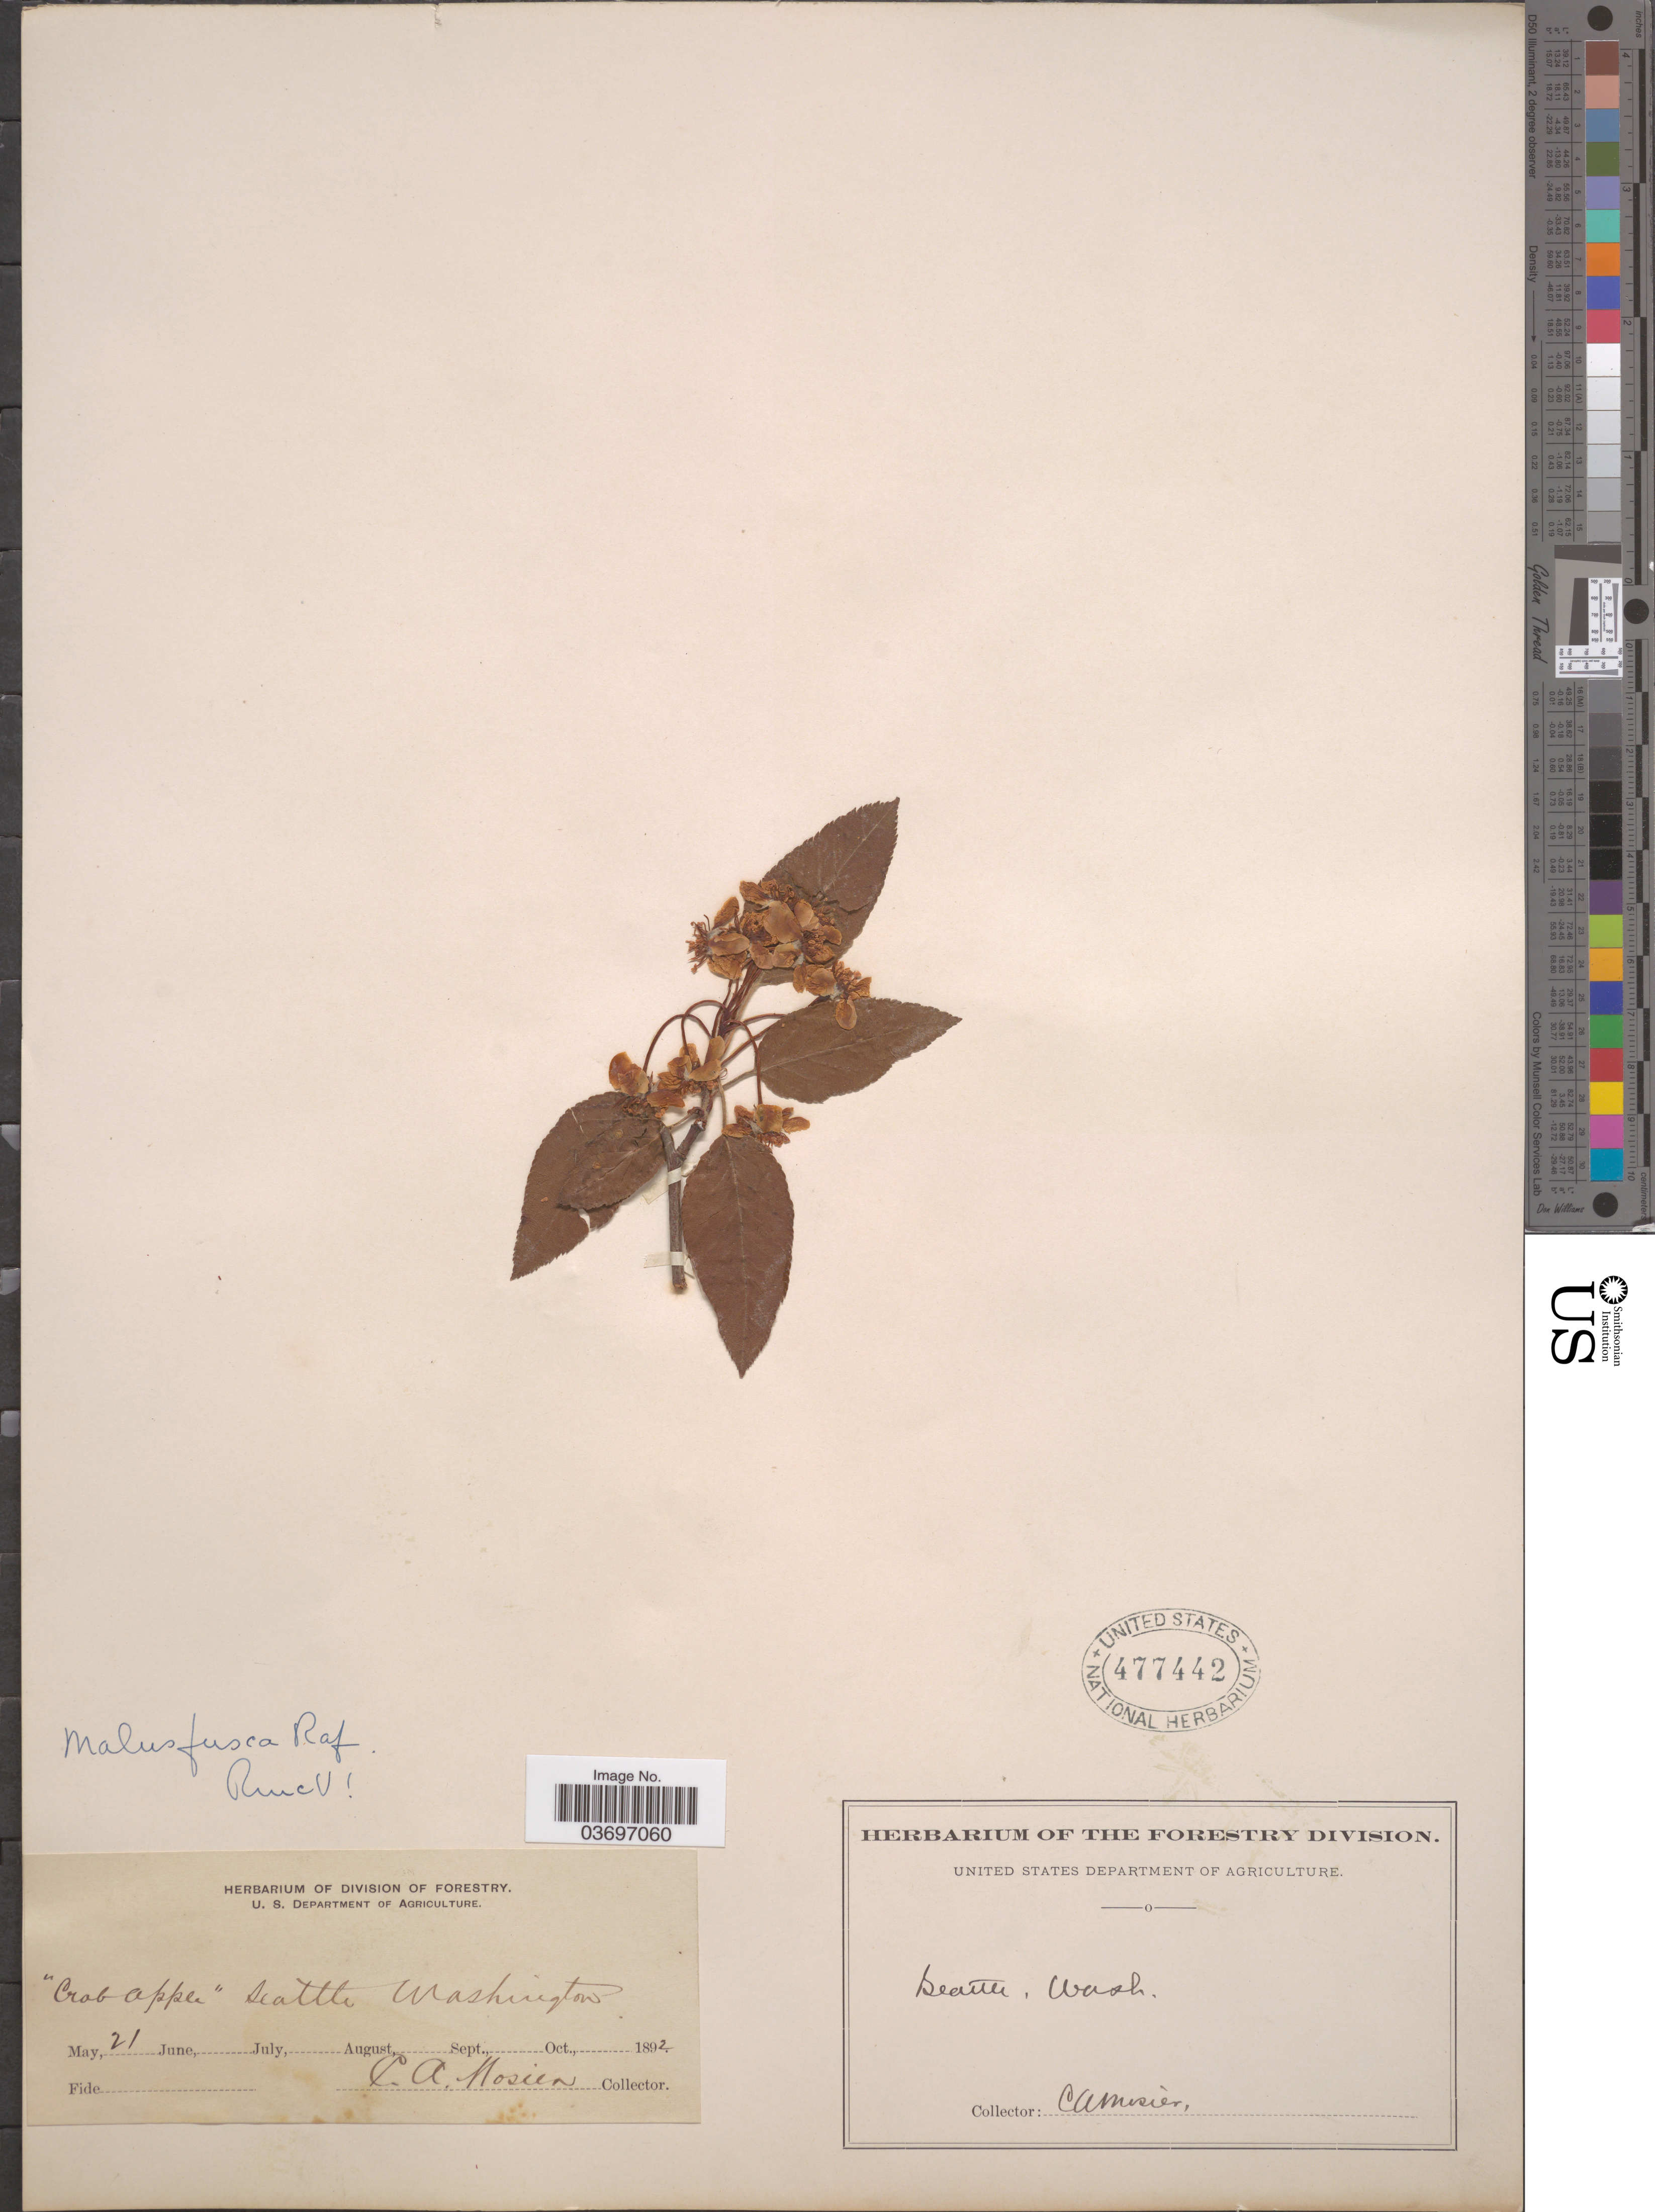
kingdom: Plantae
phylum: Tracheophyta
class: Magnoliopsida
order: Rosales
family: Rosaceae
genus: Malus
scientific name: Malus fusca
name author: (Raf.) C.K. Schneid.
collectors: C. A. Mosier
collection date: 1892-05-21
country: United States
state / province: Washington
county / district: King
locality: Seattle.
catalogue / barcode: US 477442